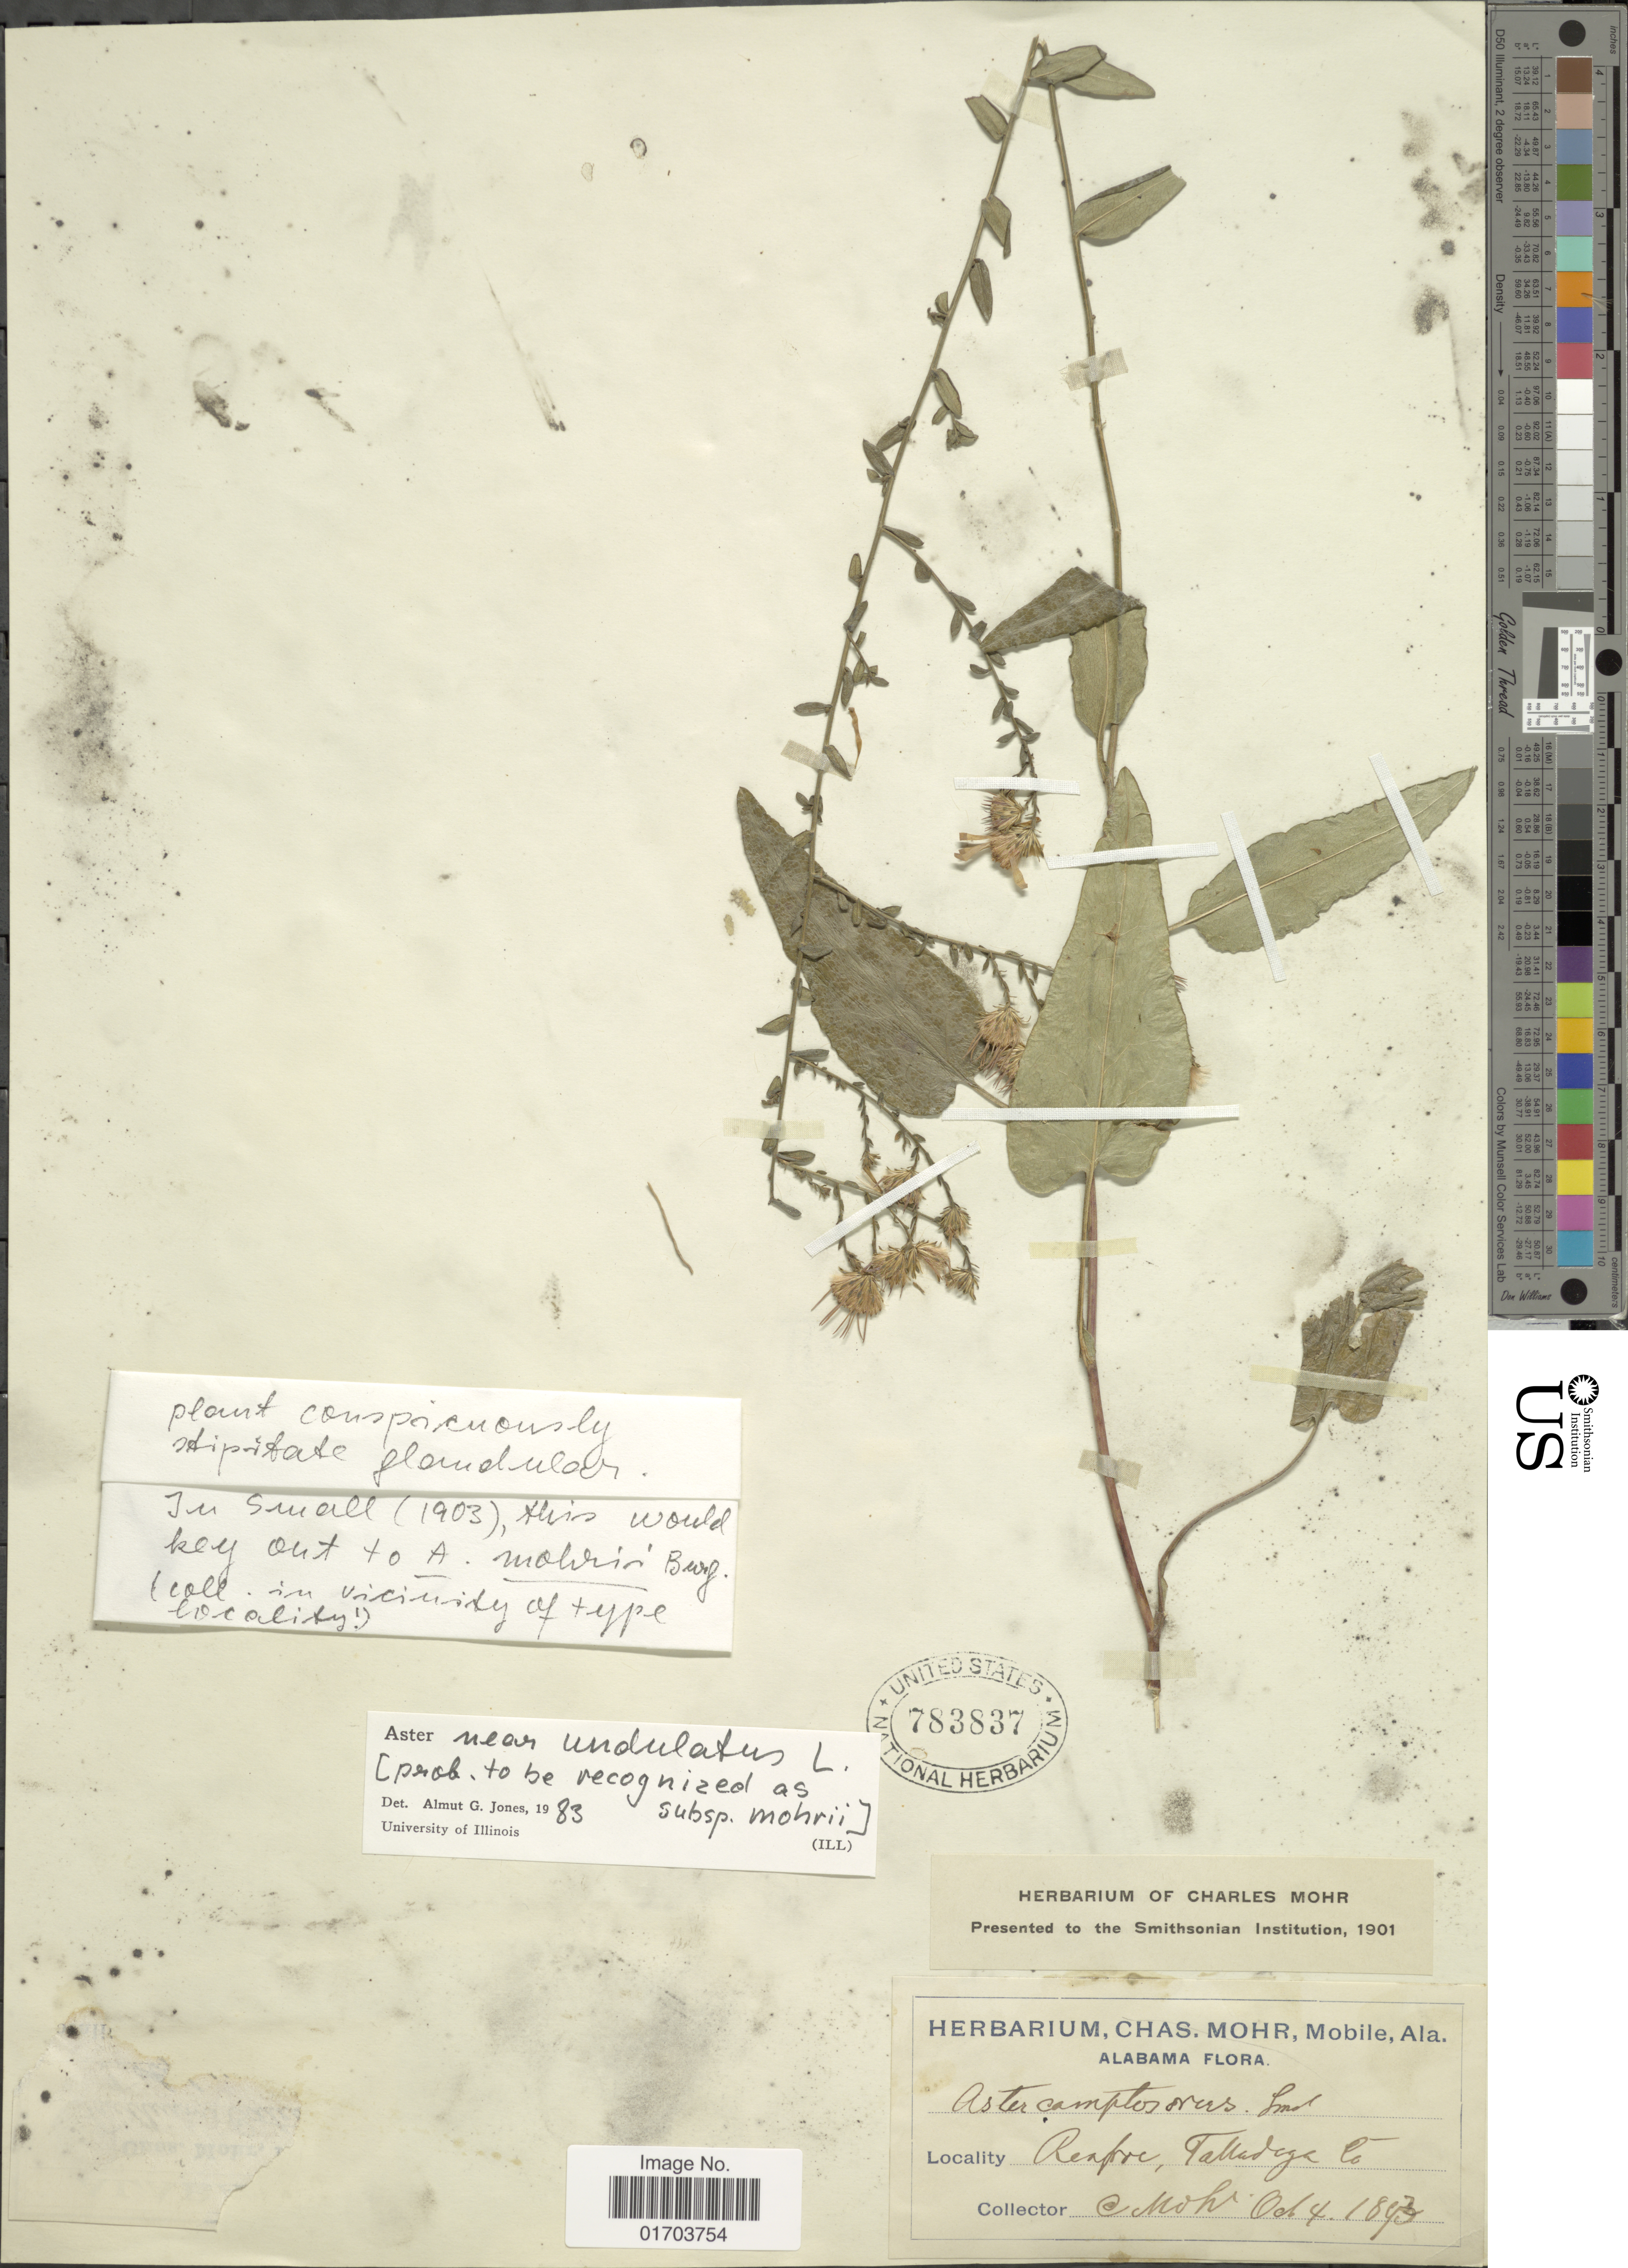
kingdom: Plantae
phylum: Tracheophyta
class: Magnoliopsida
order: Asterales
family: Asteraceae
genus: Symphyotrichum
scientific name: Symphyotrichum undulatum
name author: (L.) G.L. Nesom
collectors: C. T. Mohr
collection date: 1893-10-04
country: United States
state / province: Alabama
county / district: Talladega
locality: Renfroe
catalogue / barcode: US 783837